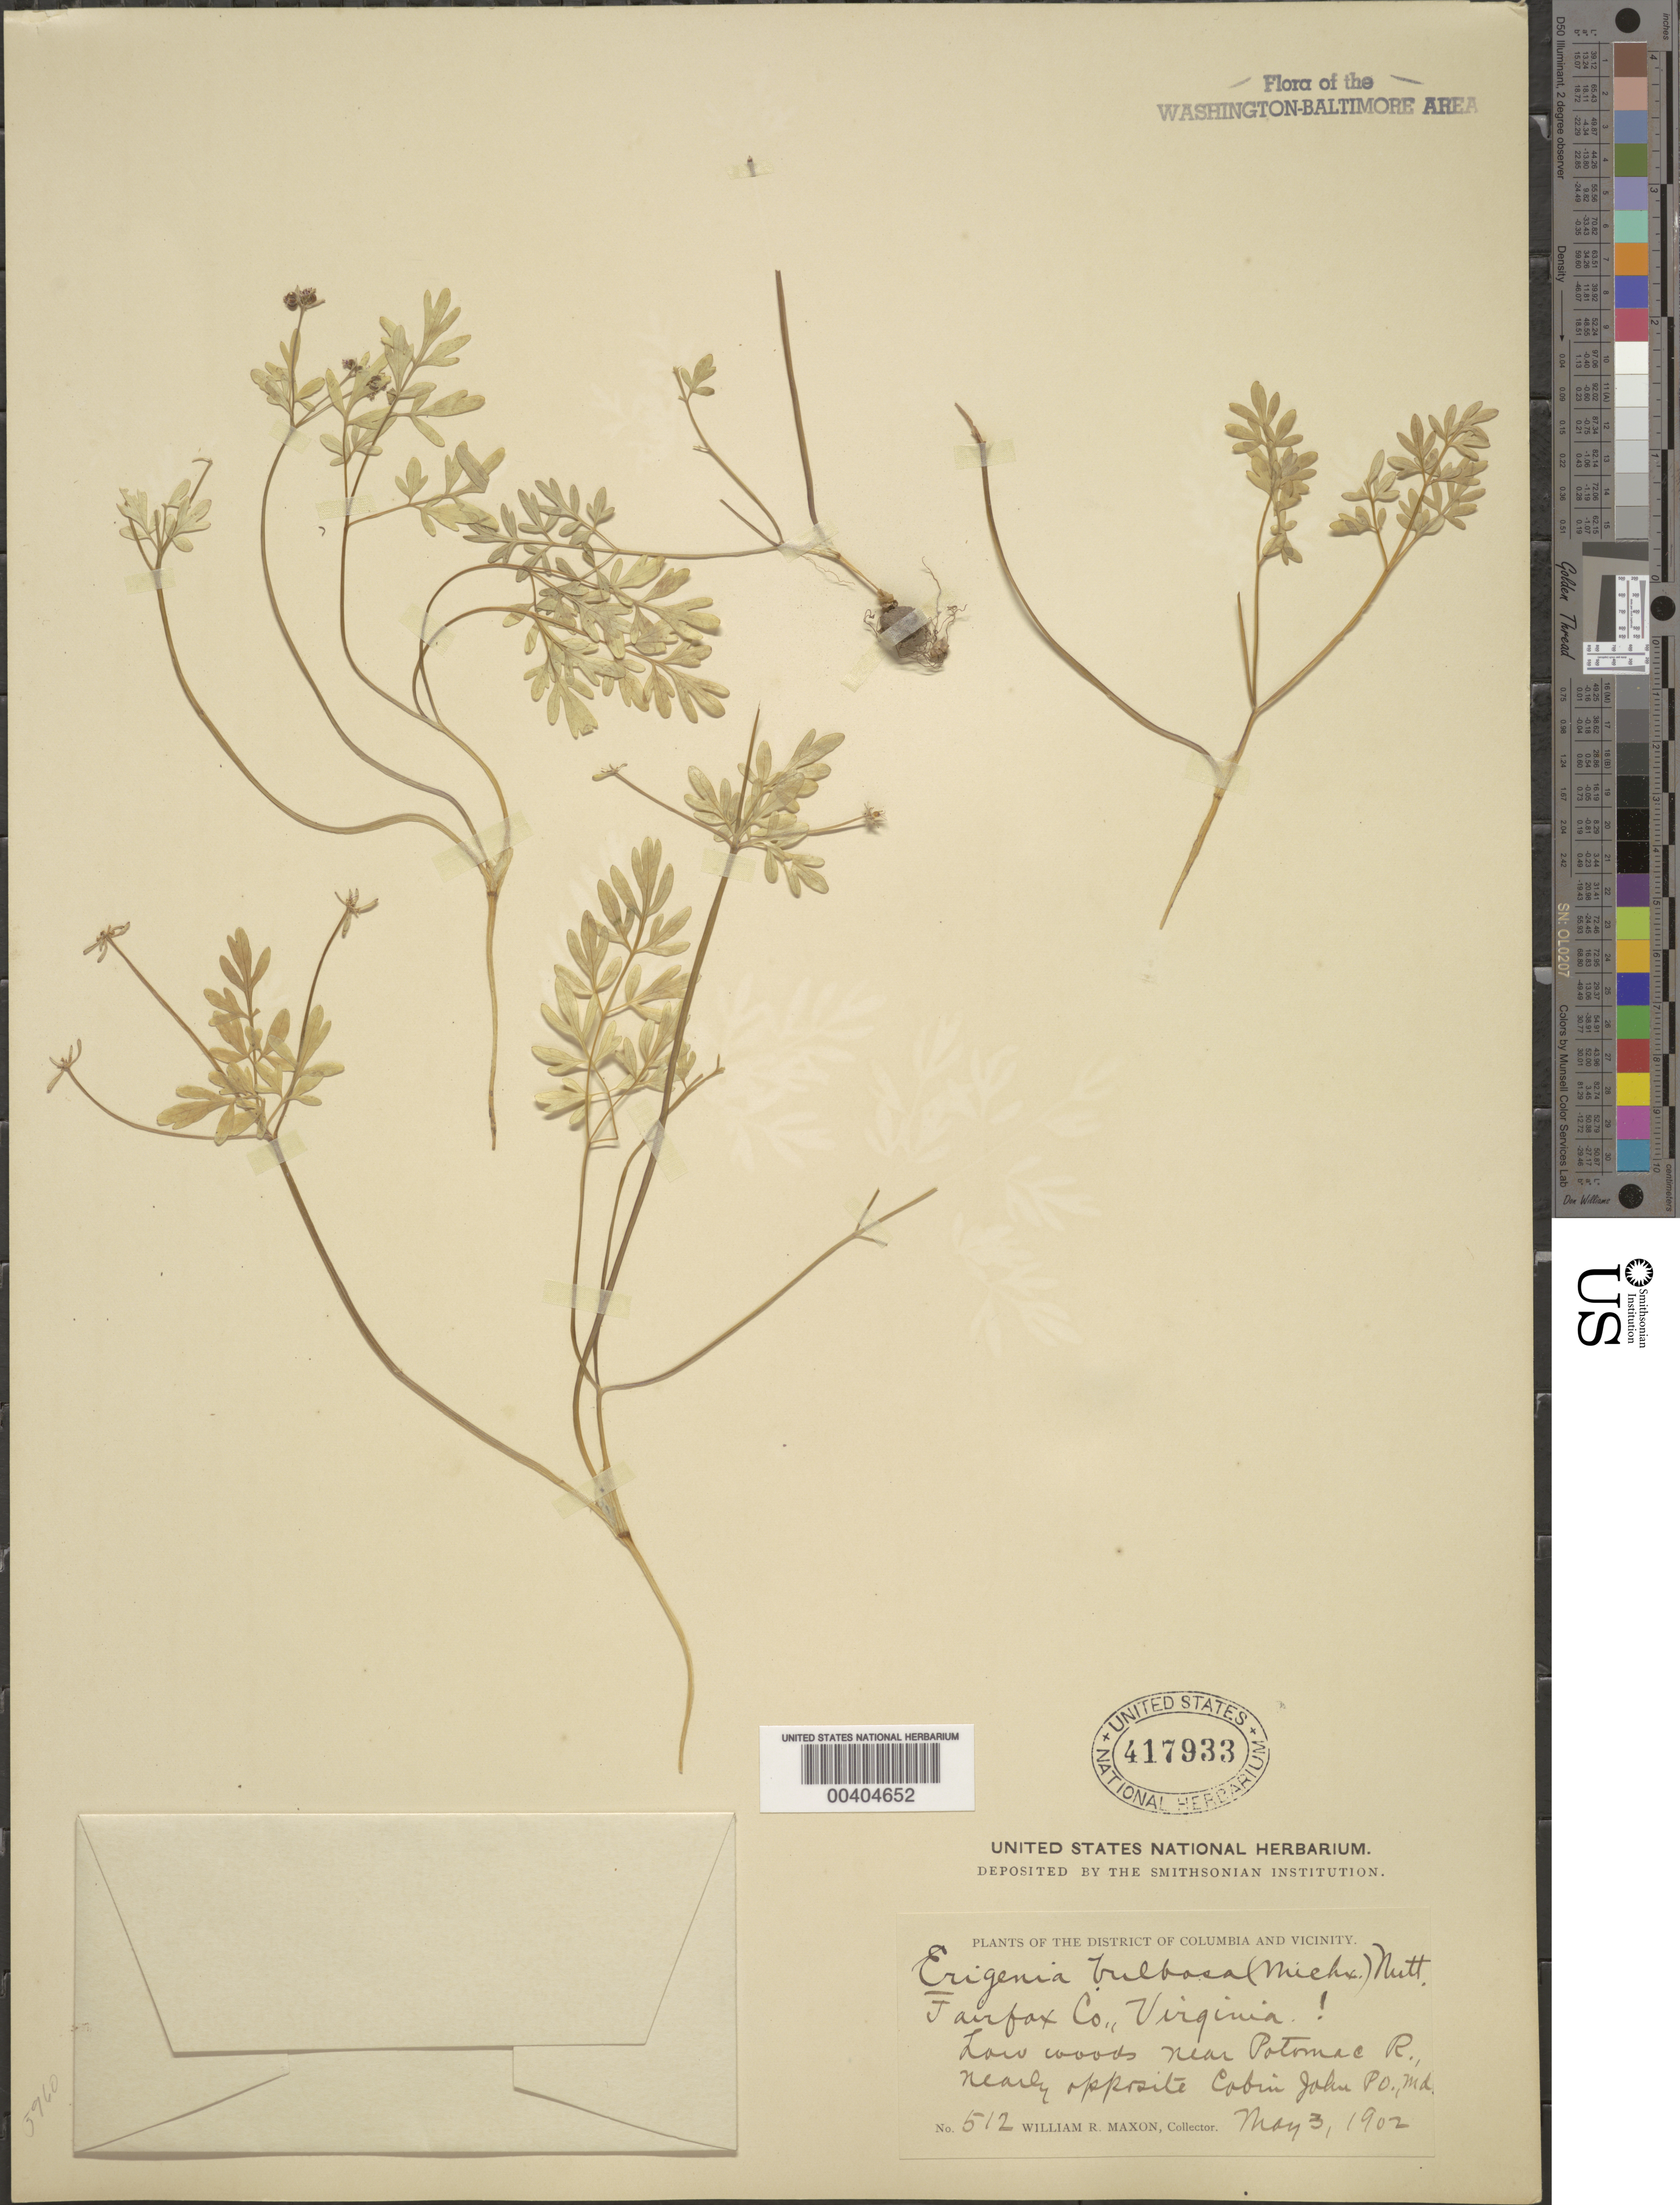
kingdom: Plantae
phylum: Tracheophyta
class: Magnoliopsida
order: Apiales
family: Apiaceae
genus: Erigenia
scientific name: Erigenia bulbosa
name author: (Michx.) Nutt.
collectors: W. R. Maxon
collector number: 512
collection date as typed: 03 May 1902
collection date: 1902-05-03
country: United States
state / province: Virginia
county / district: Fairfax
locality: opposite Cabin John, Potomac Banks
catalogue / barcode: US 417933